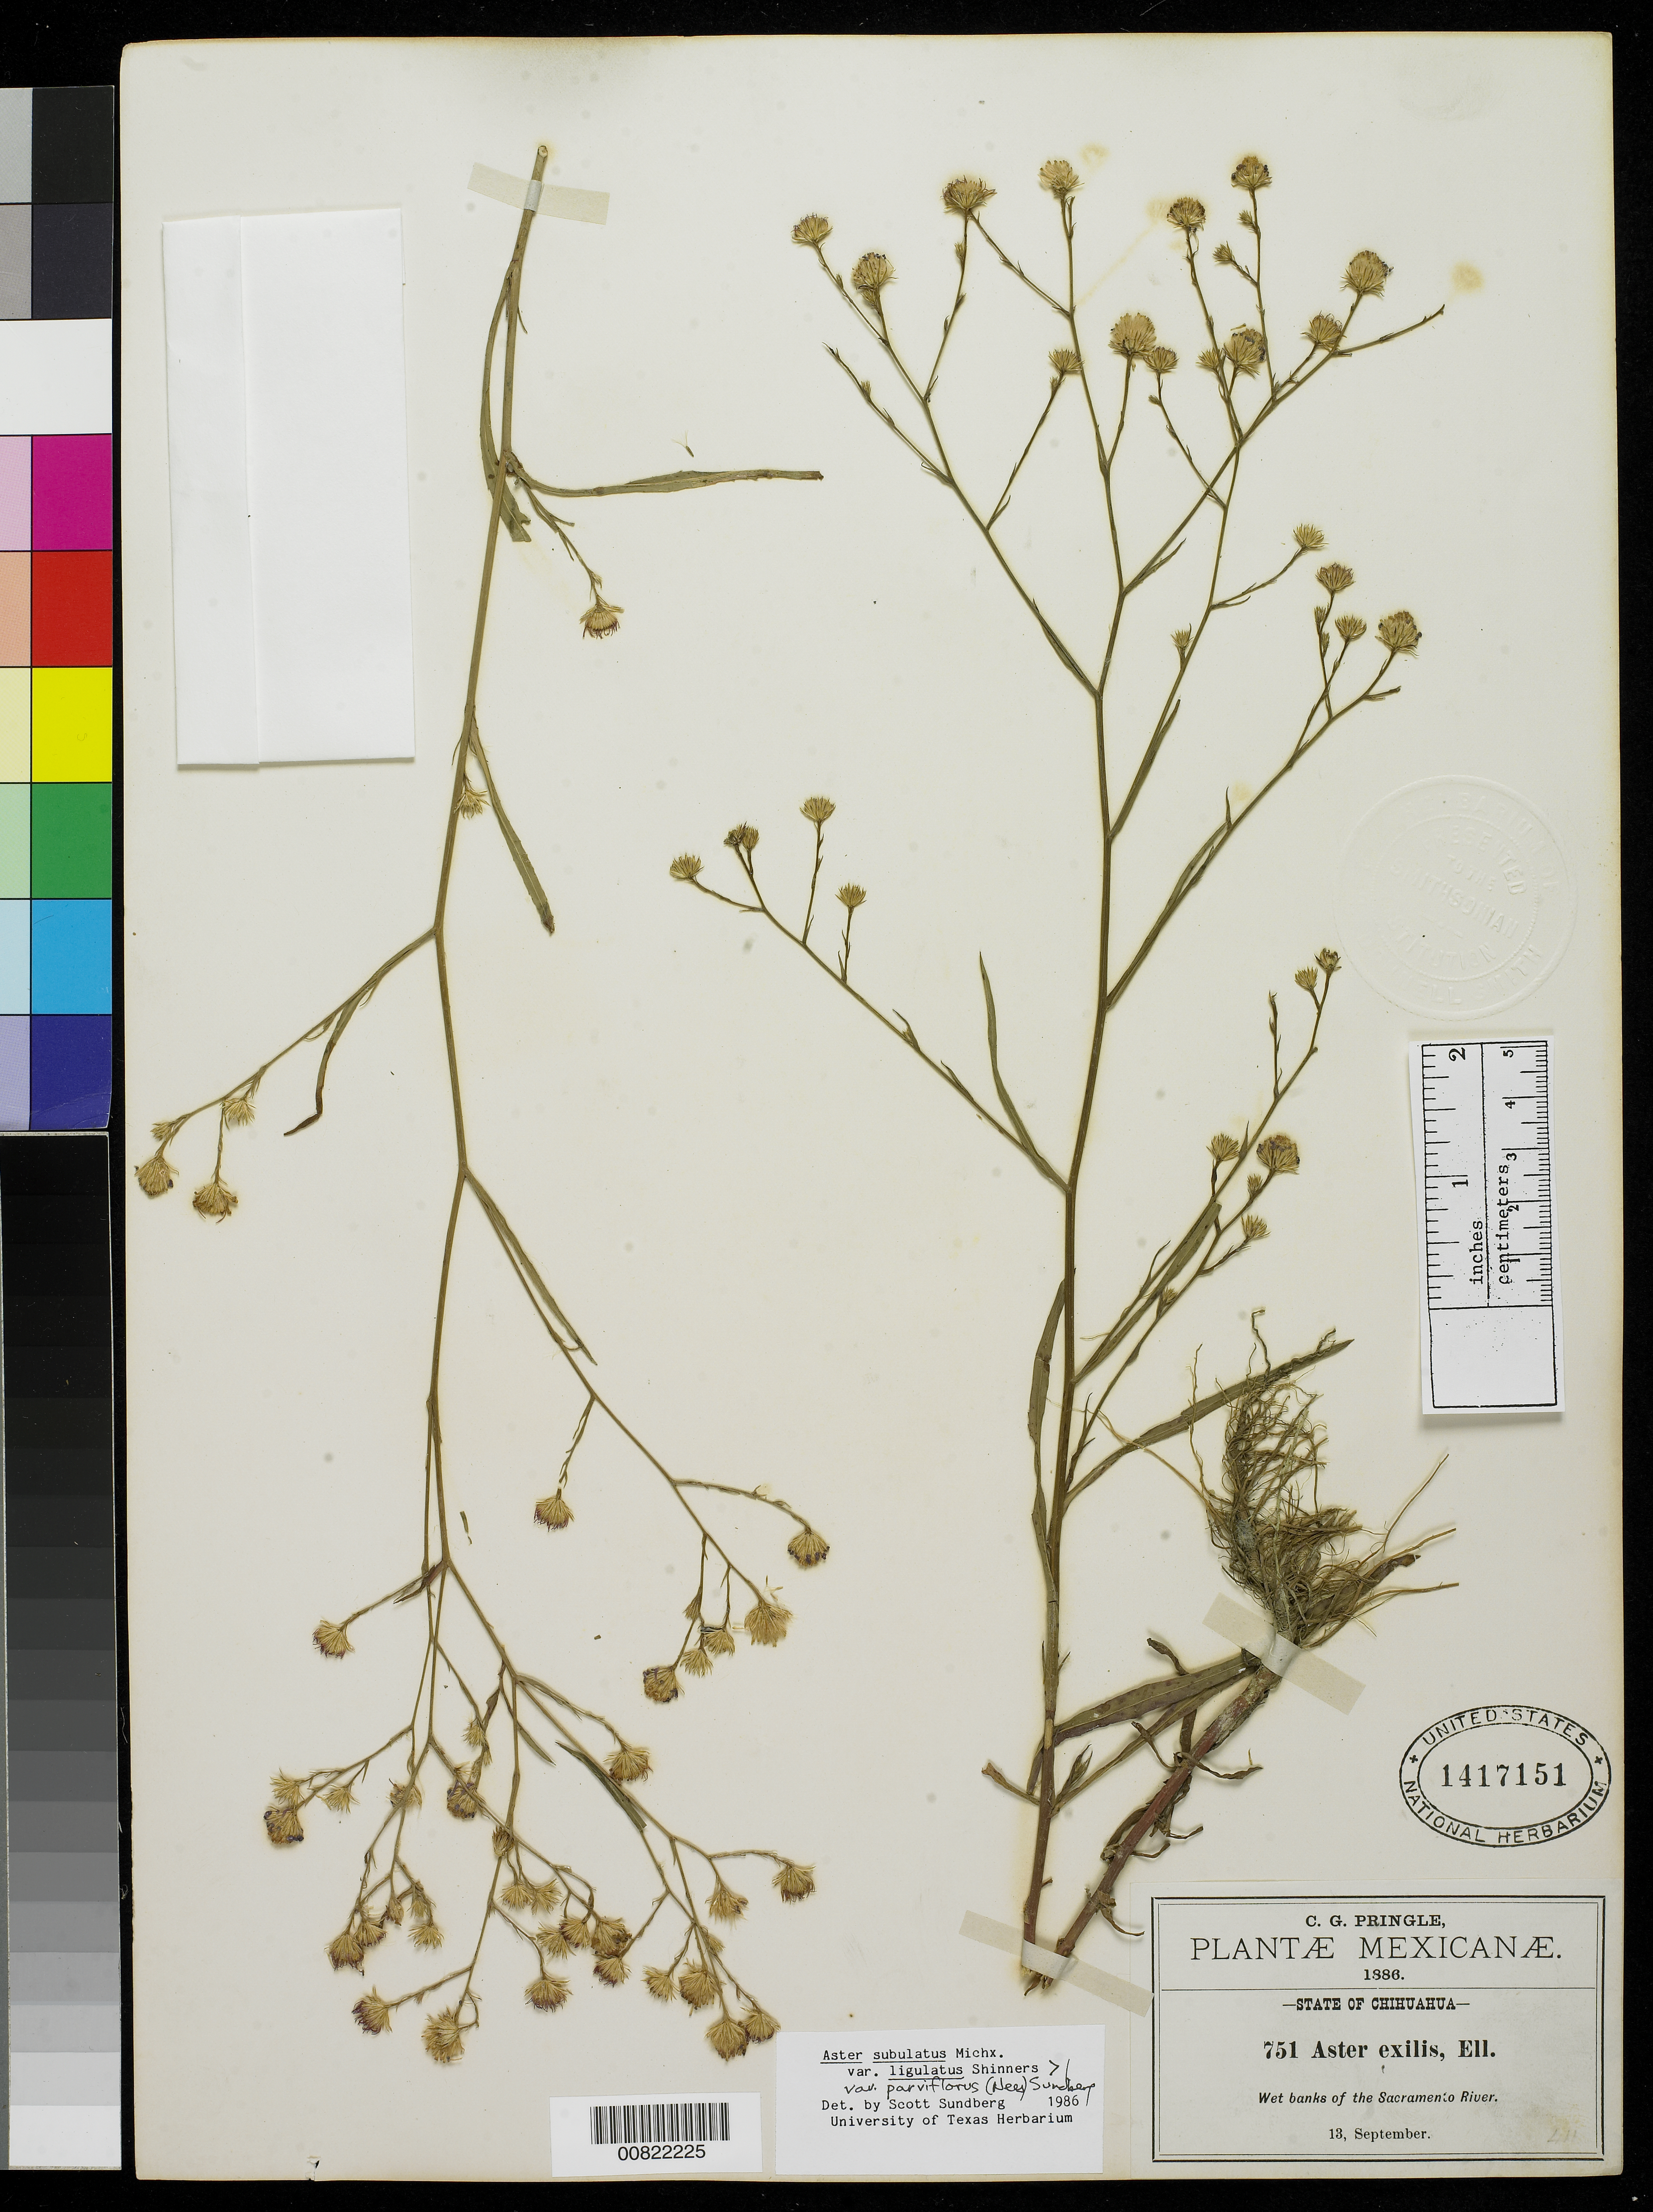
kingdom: Plantae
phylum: Tracheophyta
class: Magnoliopsida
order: Asterales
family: Asteraceae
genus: Symphyotrichum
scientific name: Symphyotrichum subulatum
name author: (Michx.) G.L. Nesom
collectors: C. G. Pringle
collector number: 751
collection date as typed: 13 Sep 1886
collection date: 1886-09-13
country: Mexico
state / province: Chihuahua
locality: Sacramento River, Chihuahua.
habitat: Wet banks.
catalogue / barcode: US 1417151